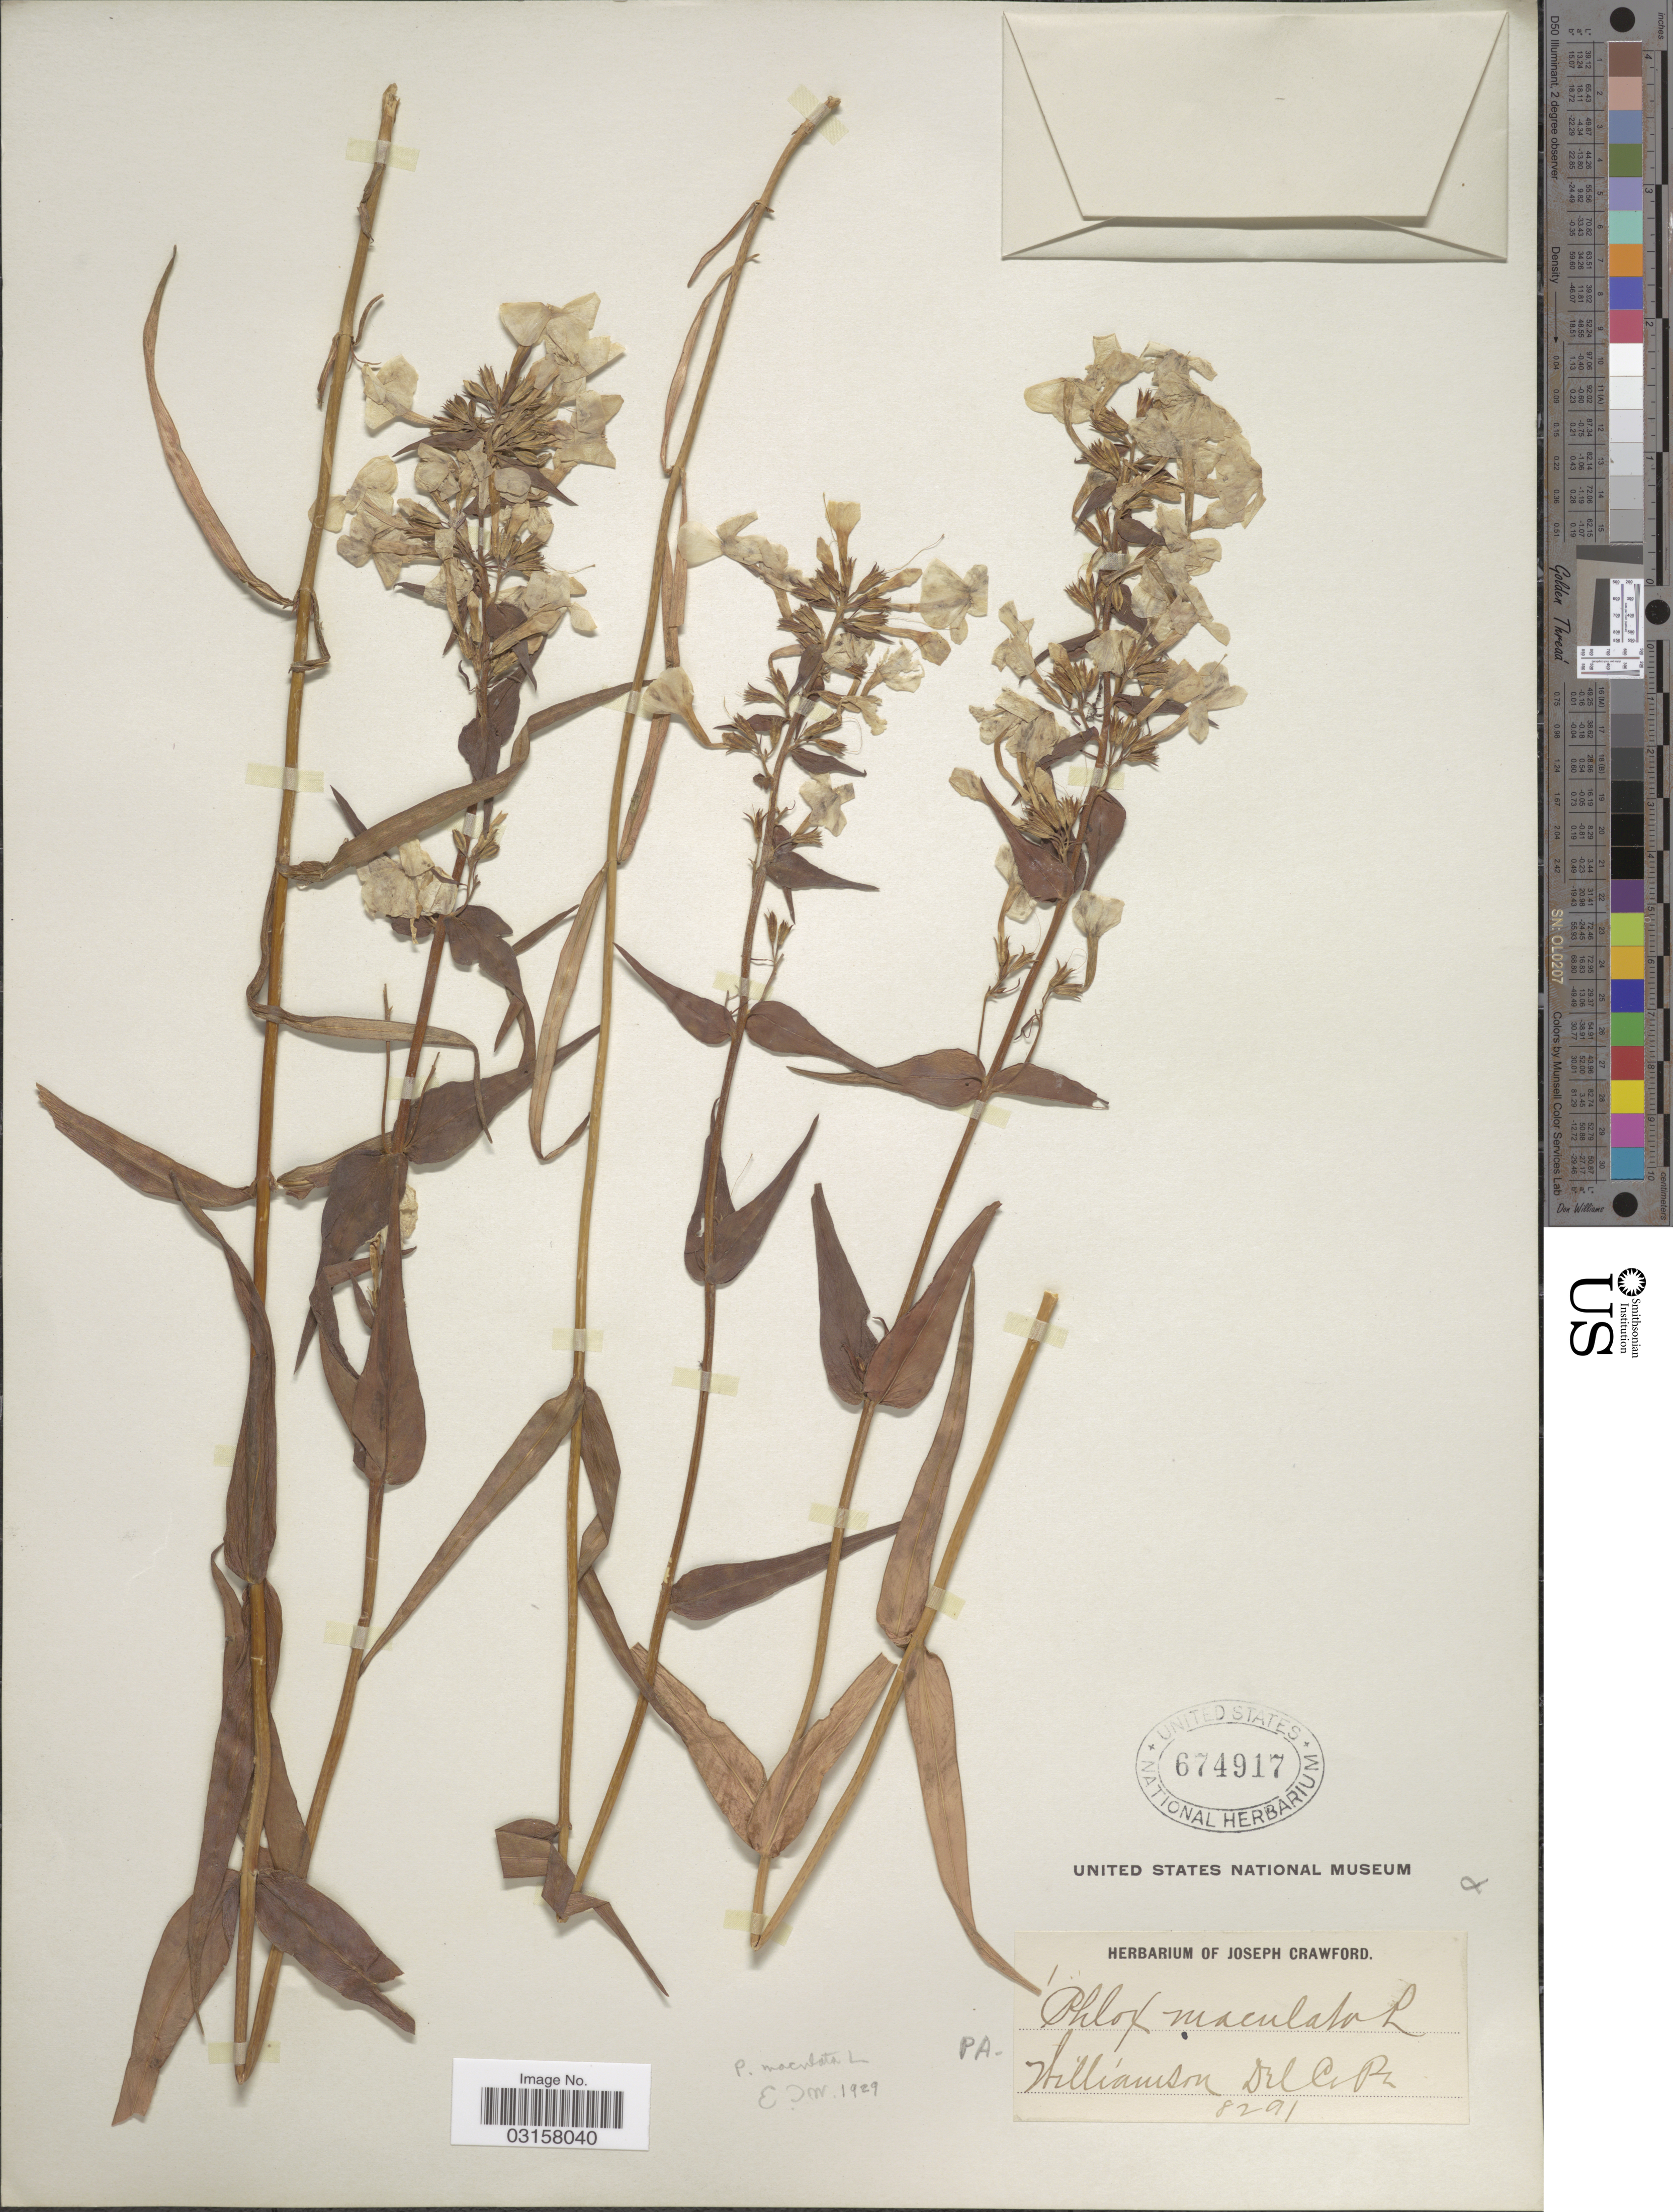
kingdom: Plantae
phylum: Tracheophyta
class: Magnoliopsida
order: Ericales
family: Polemoniaceae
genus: Phlox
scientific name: Phlox maculata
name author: L.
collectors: ex herb. Joseph Crawford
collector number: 8291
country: United States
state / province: Pennsylvania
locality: Williamson Del Co.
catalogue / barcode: US 674917